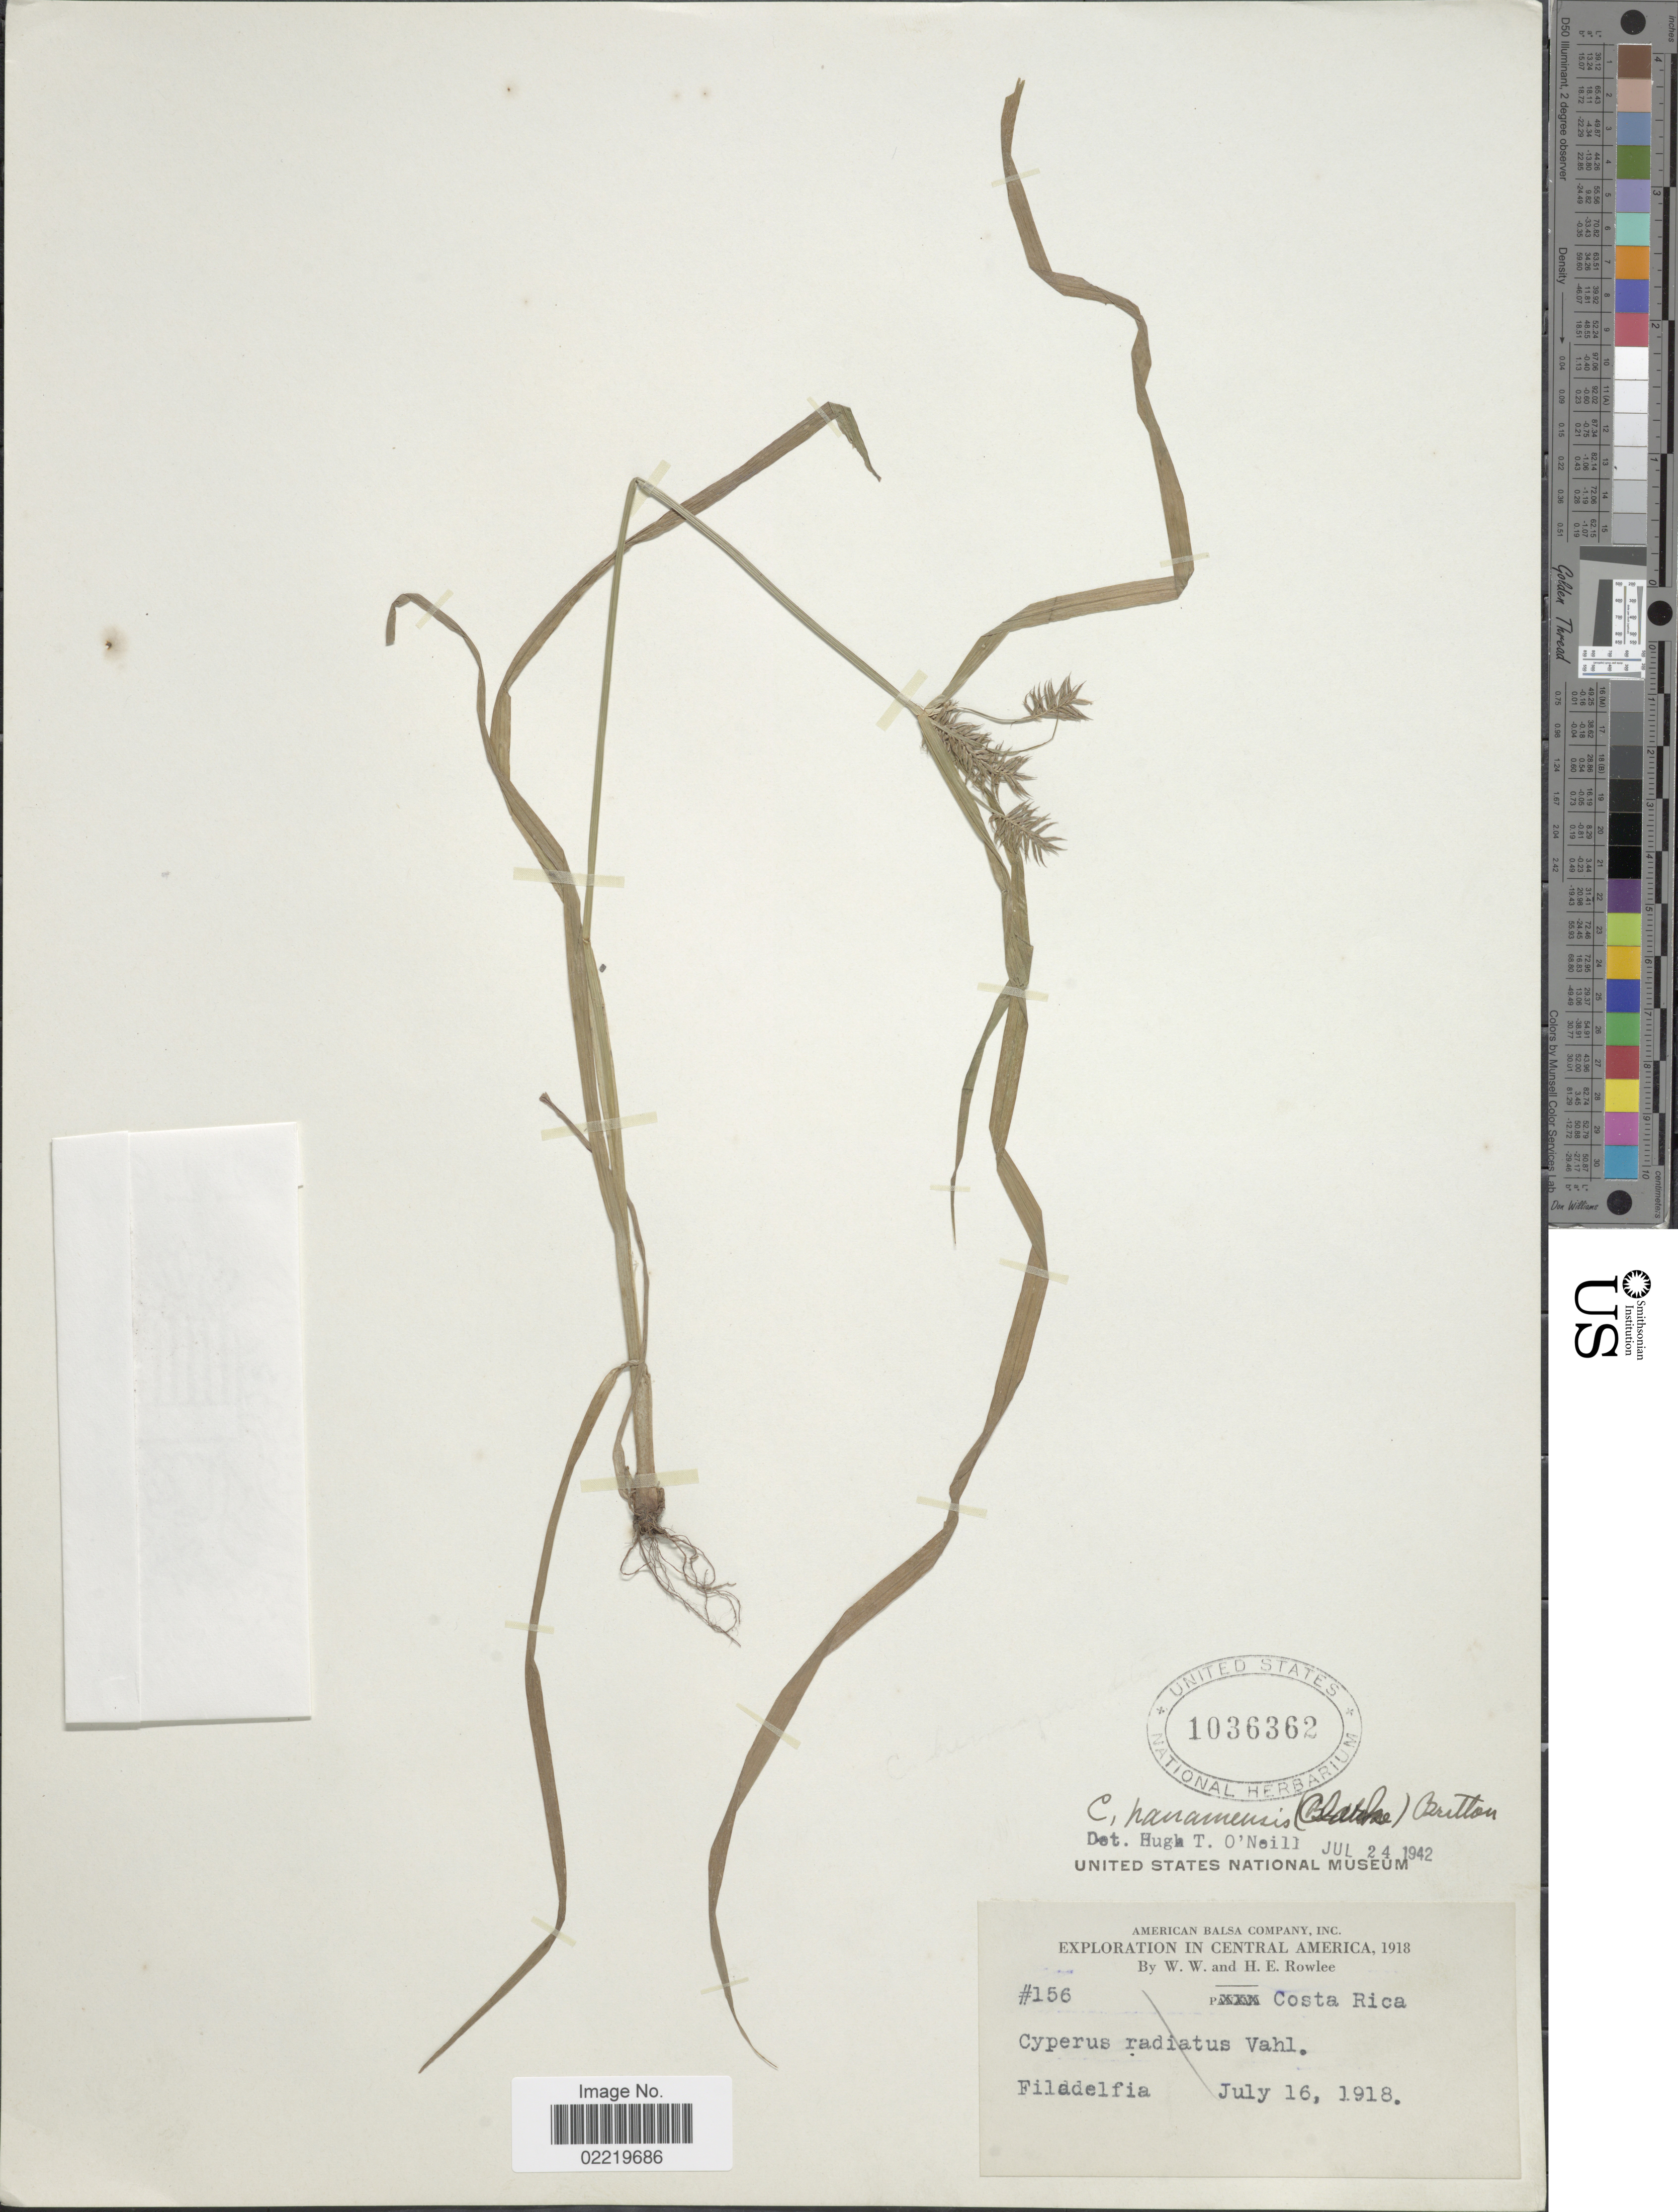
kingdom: Plantae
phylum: Tracheophyta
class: Liliopsida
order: Poales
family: Cyperaceae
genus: Cyperus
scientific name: Cyperus panamensis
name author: (C.B. Clarke) Britton ex Standl.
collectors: W. W. Rowlee & H. E. Rowlee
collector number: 156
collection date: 1918-07-16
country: Costa Rica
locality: In Central America, Filadelfia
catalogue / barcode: US 1036362